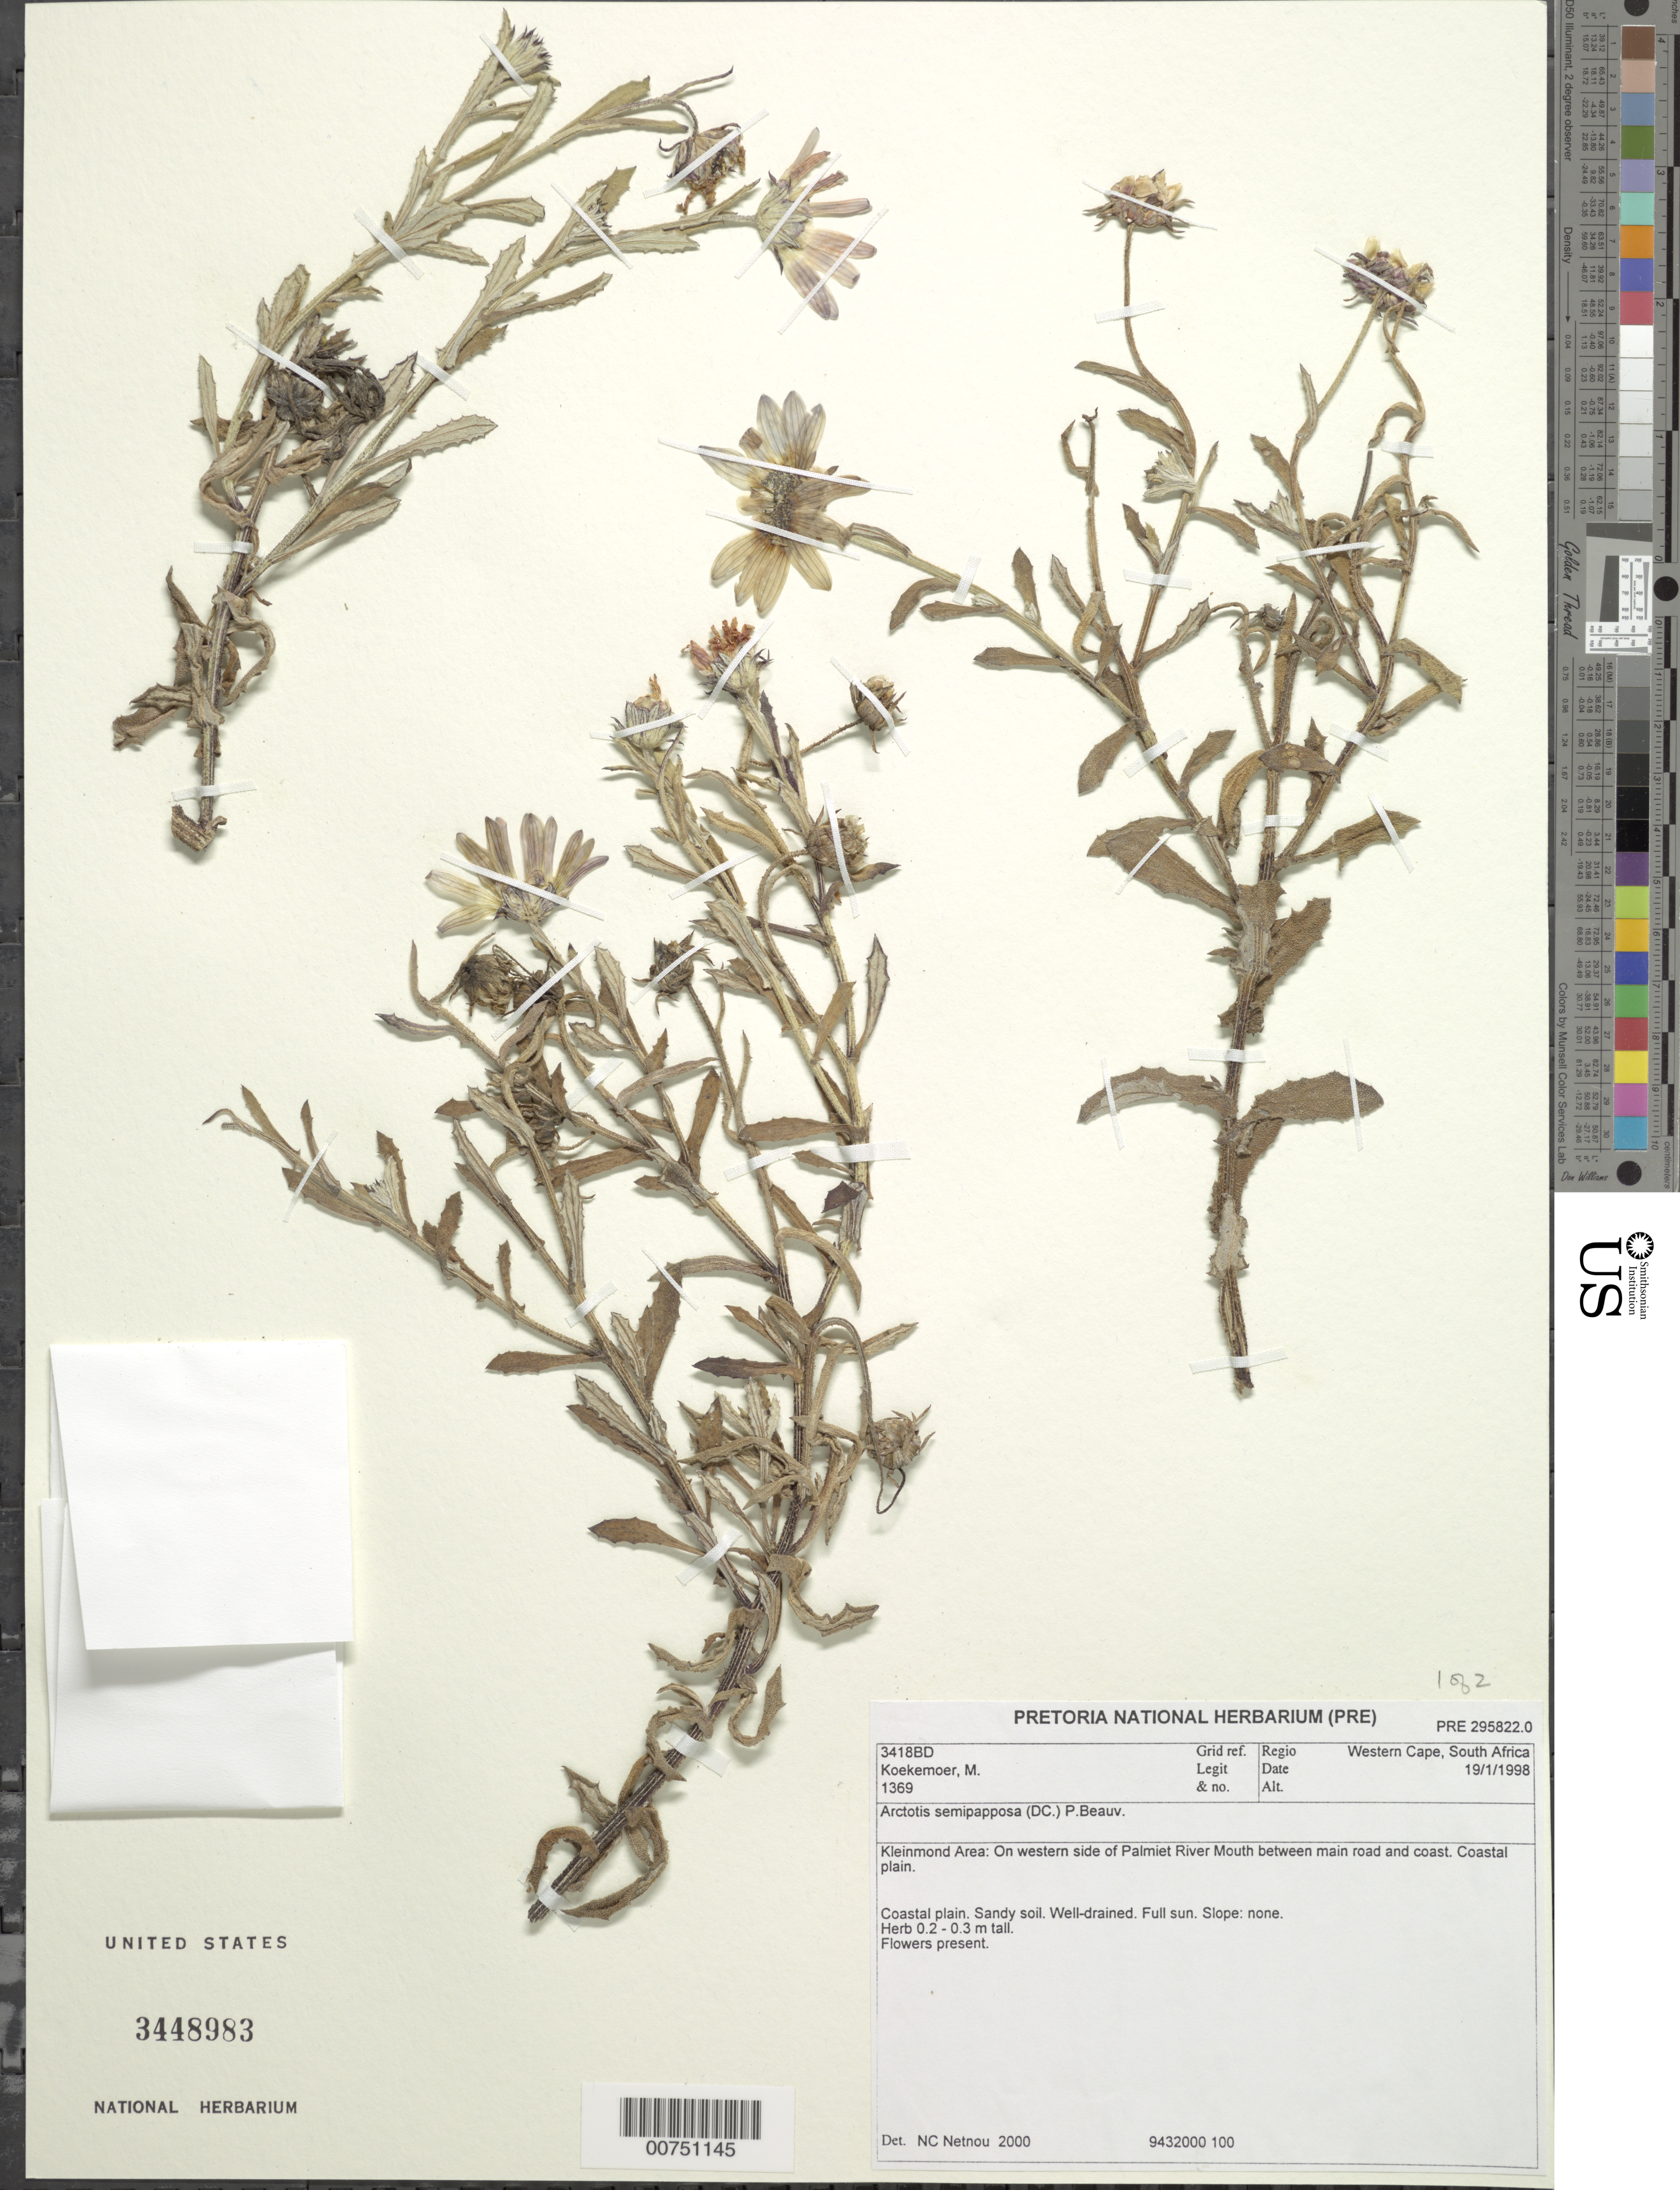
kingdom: Plantae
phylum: Tracheophyta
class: Magnoliopsida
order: Asterales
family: Asteraceae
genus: Arctotis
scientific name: Arctotis semipapposa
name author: (DC.) P. Beauv.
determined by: Netnou, N. C.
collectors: M. Koekemoer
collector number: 1369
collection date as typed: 19 January 1998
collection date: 1998-01-19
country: South Africa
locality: Western Cape; Kleinmond Area: on W side of Palmiet River Mouth, between main road and coast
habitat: Coastal plain; sandy soil, well-drained, full sun, no slope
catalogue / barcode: US 3448983